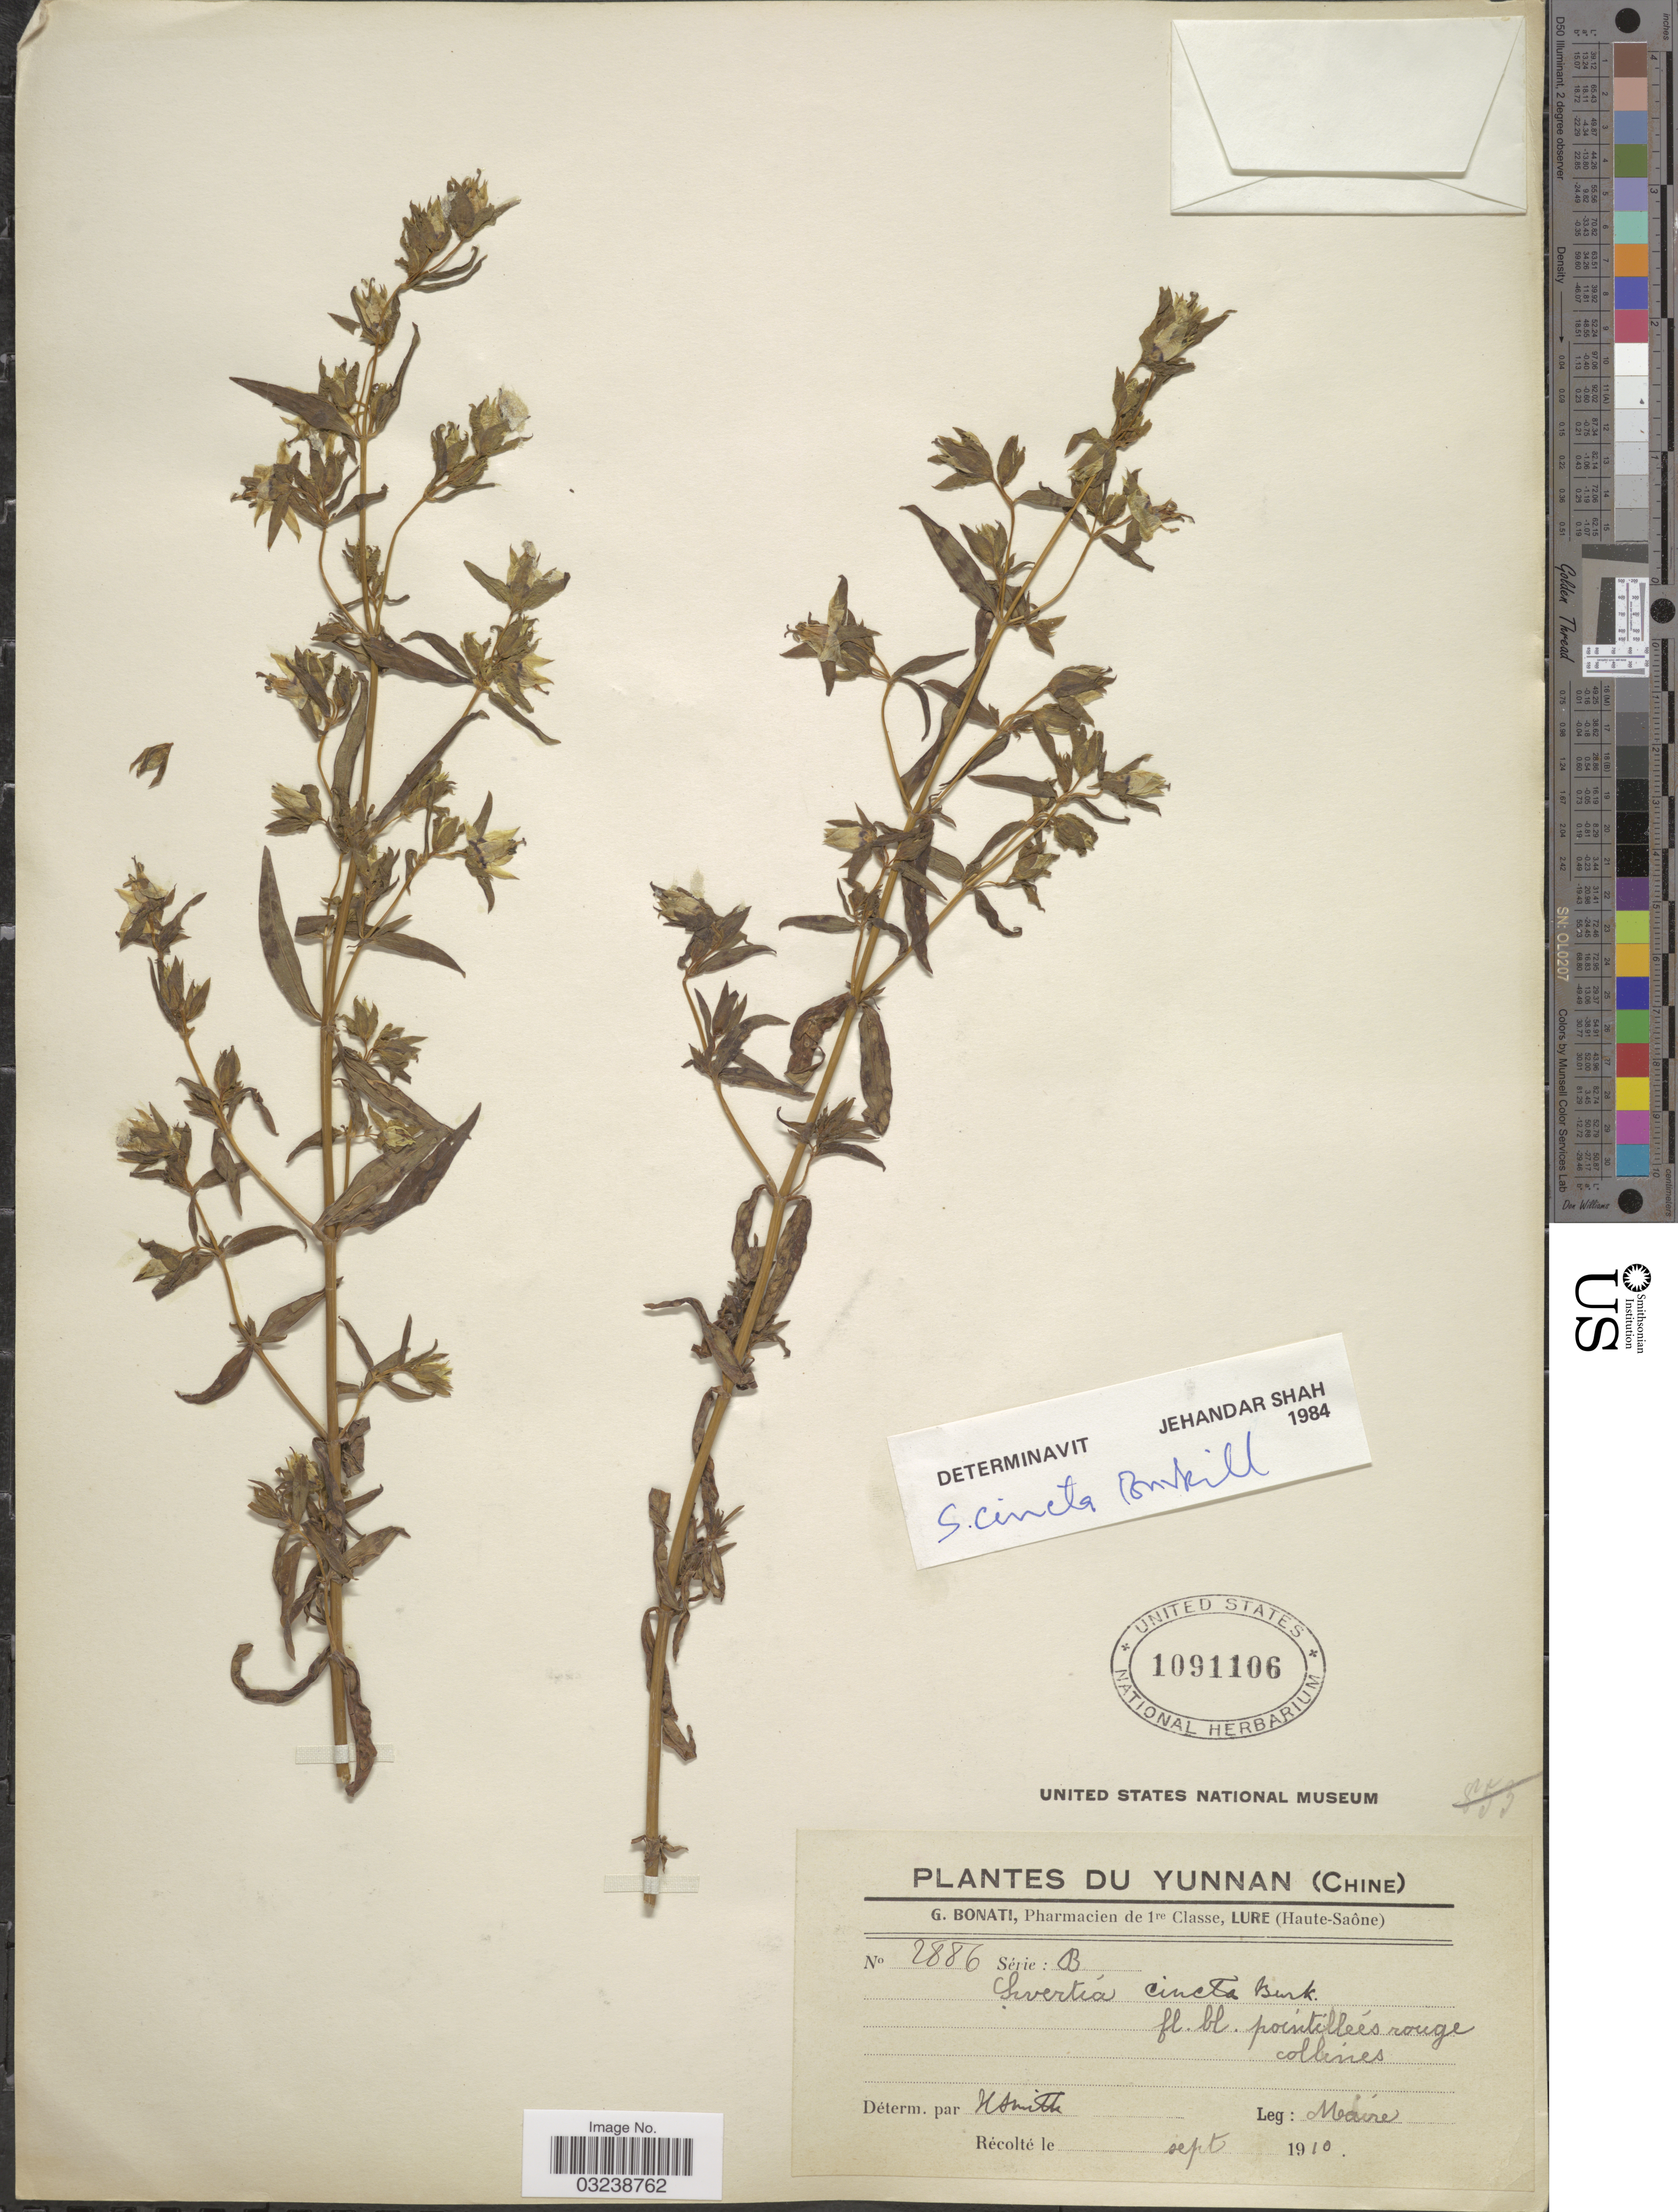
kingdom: Plantae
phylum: Tracheophyta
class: Magnoliopsida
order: Gentianales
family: Gentianaceae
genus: Swertia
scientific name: Swertia cincta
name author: Burkill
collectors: Maire, --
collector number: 2886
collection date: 1910-09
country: China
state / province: Yunnan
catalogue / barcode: US 1091106